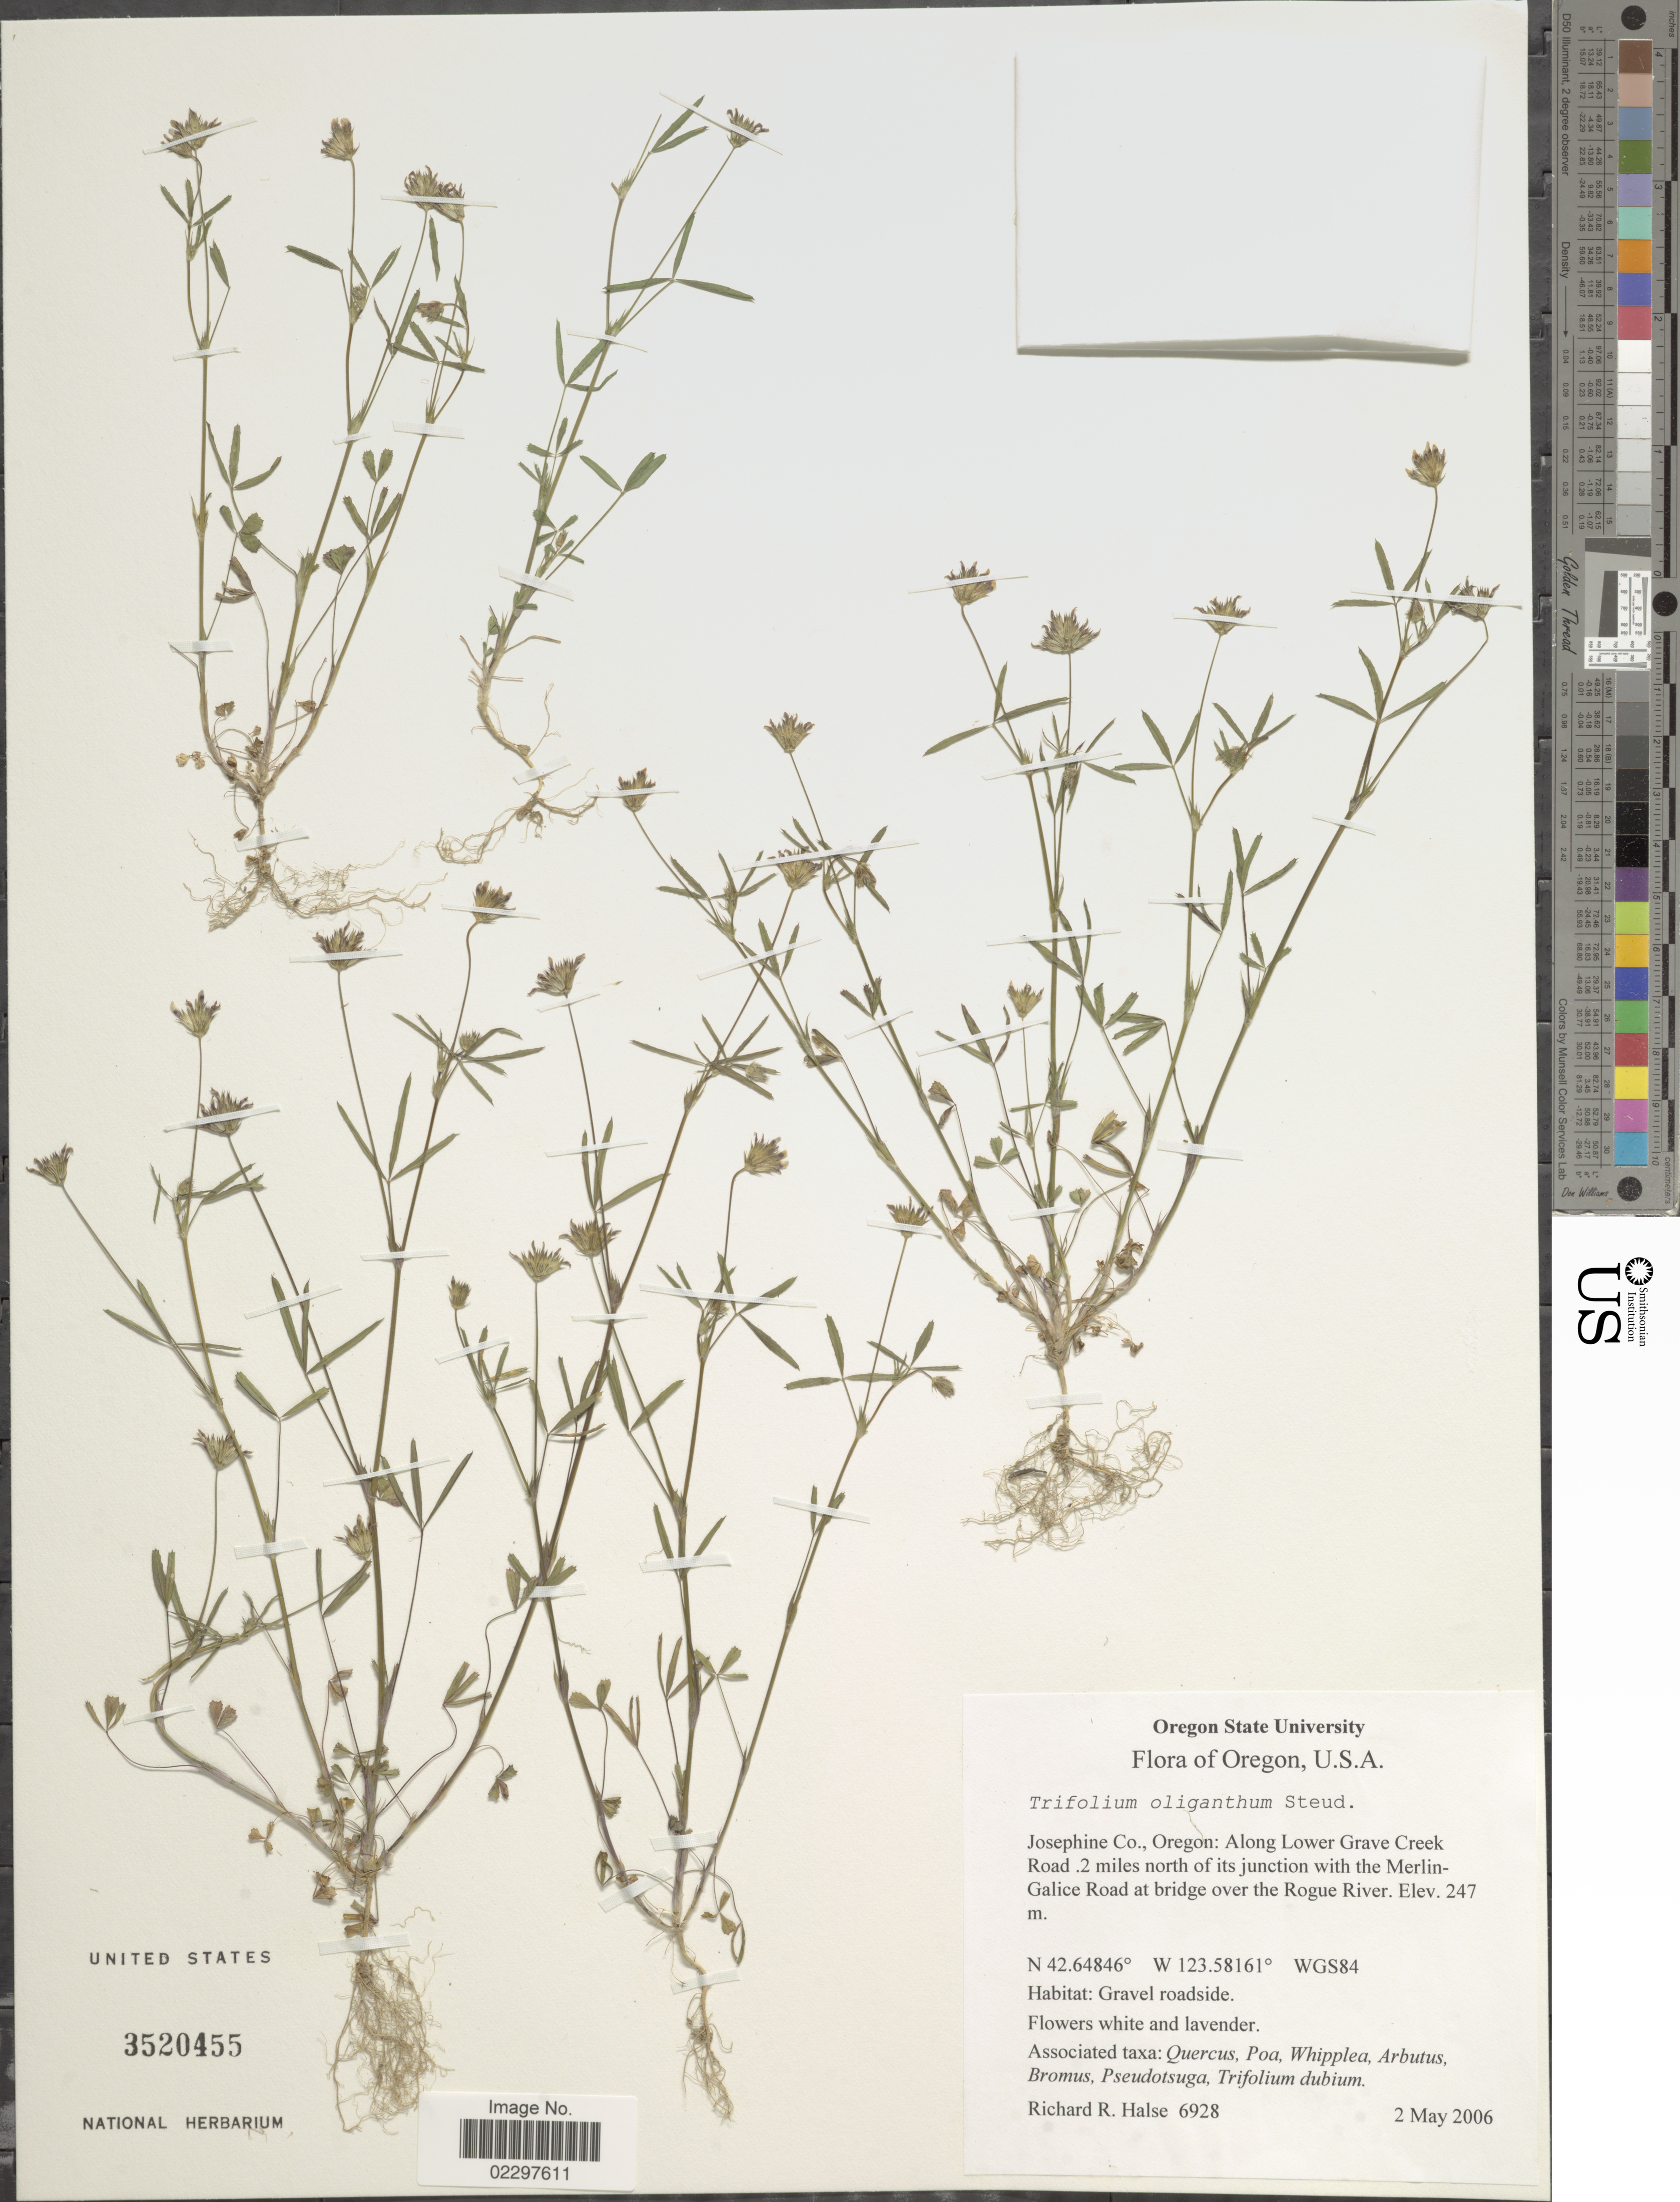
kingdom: Plantae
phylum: Tracheophyta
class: Magnoliopsida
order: Fabales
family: Fabaceae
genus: Trifolium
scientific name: Trifolium oliganthum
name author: Steud.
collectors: R. Halse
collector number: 6928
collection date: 2006-05-02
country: United States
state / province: Oregon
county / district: Josephine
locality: Josephine Co., Oregon: Along Lower Grave Creek Road. 2 miles north of its junction with the Merlin-Galice Road at bridge over the Rogue River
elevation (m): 247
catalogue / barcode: US 3520455